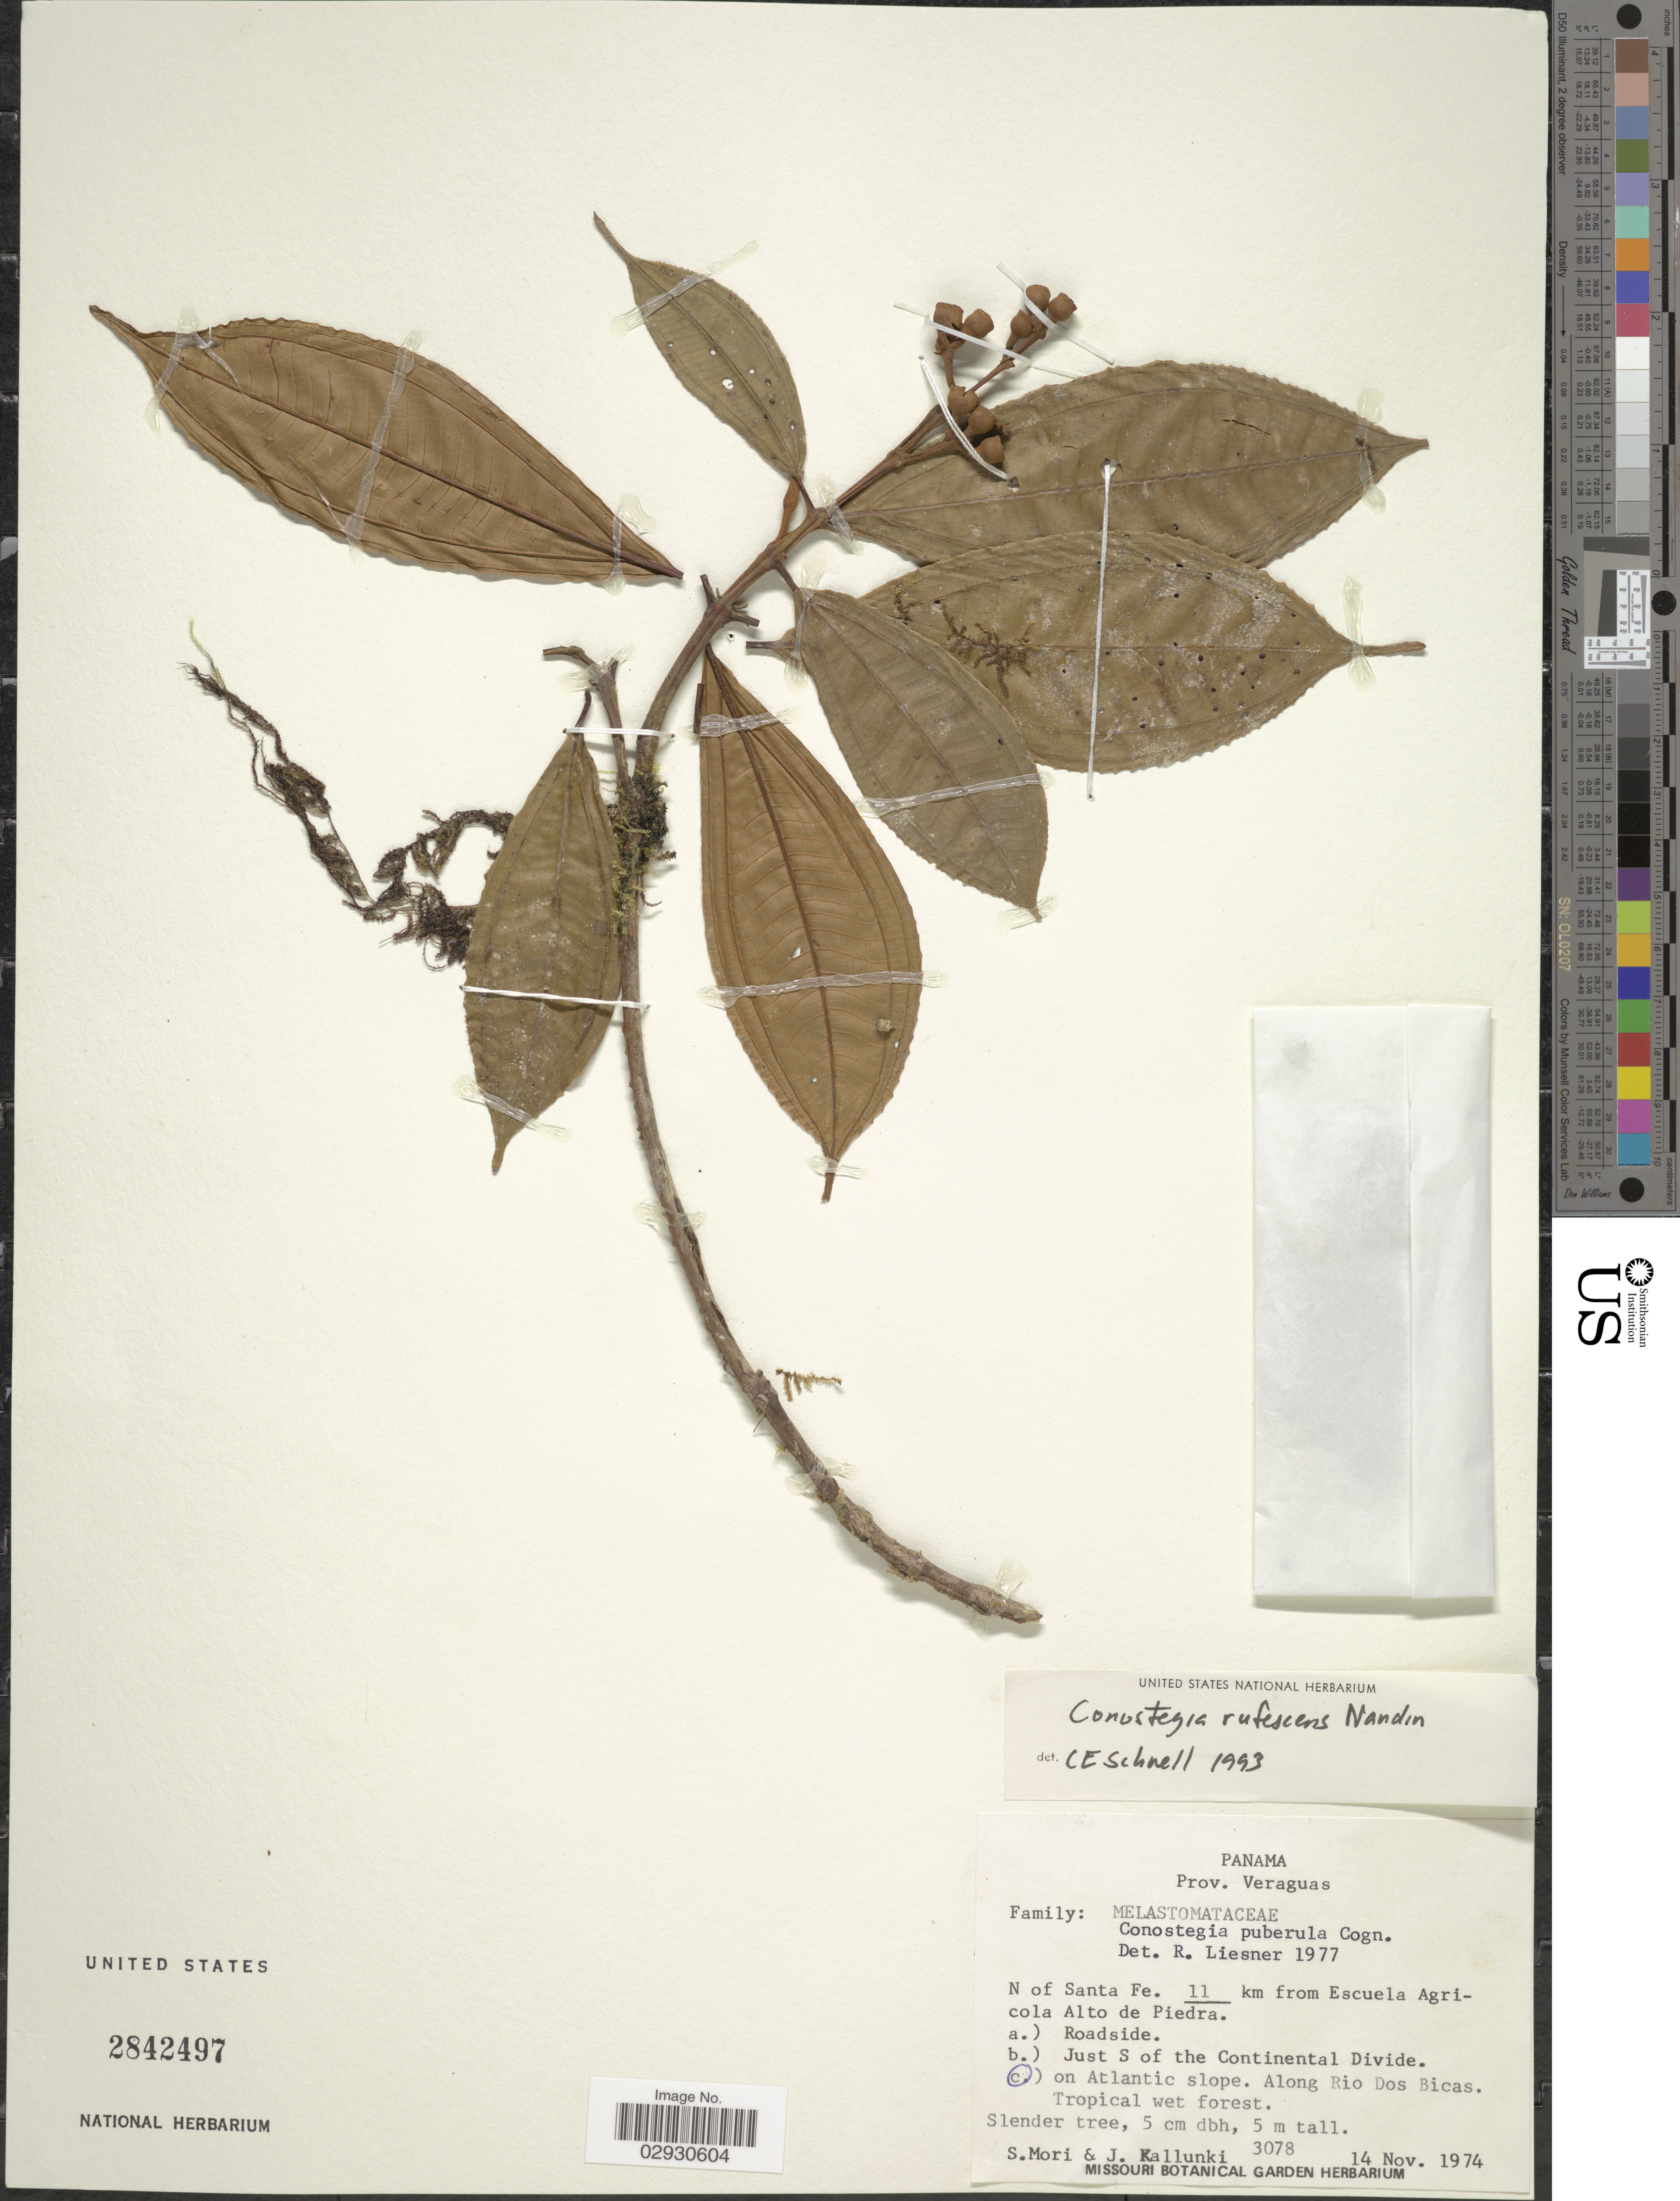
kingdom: Plantae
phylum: Tracheophyta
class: Magnoliopsida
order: Myrtales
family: Melastomataceae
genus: Conostegia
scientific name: Conostegia rufescens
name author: Naudin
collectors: S. Mori & J. Kallunki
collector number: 3078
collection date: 1974-11-14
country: Panama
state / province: Veraguas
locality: N of Santa Fe, 11 km from Escuela Agricola Alto de Piedra, on Atlantic slope, along Rio Dos Bicas.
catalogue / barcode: US 2842497